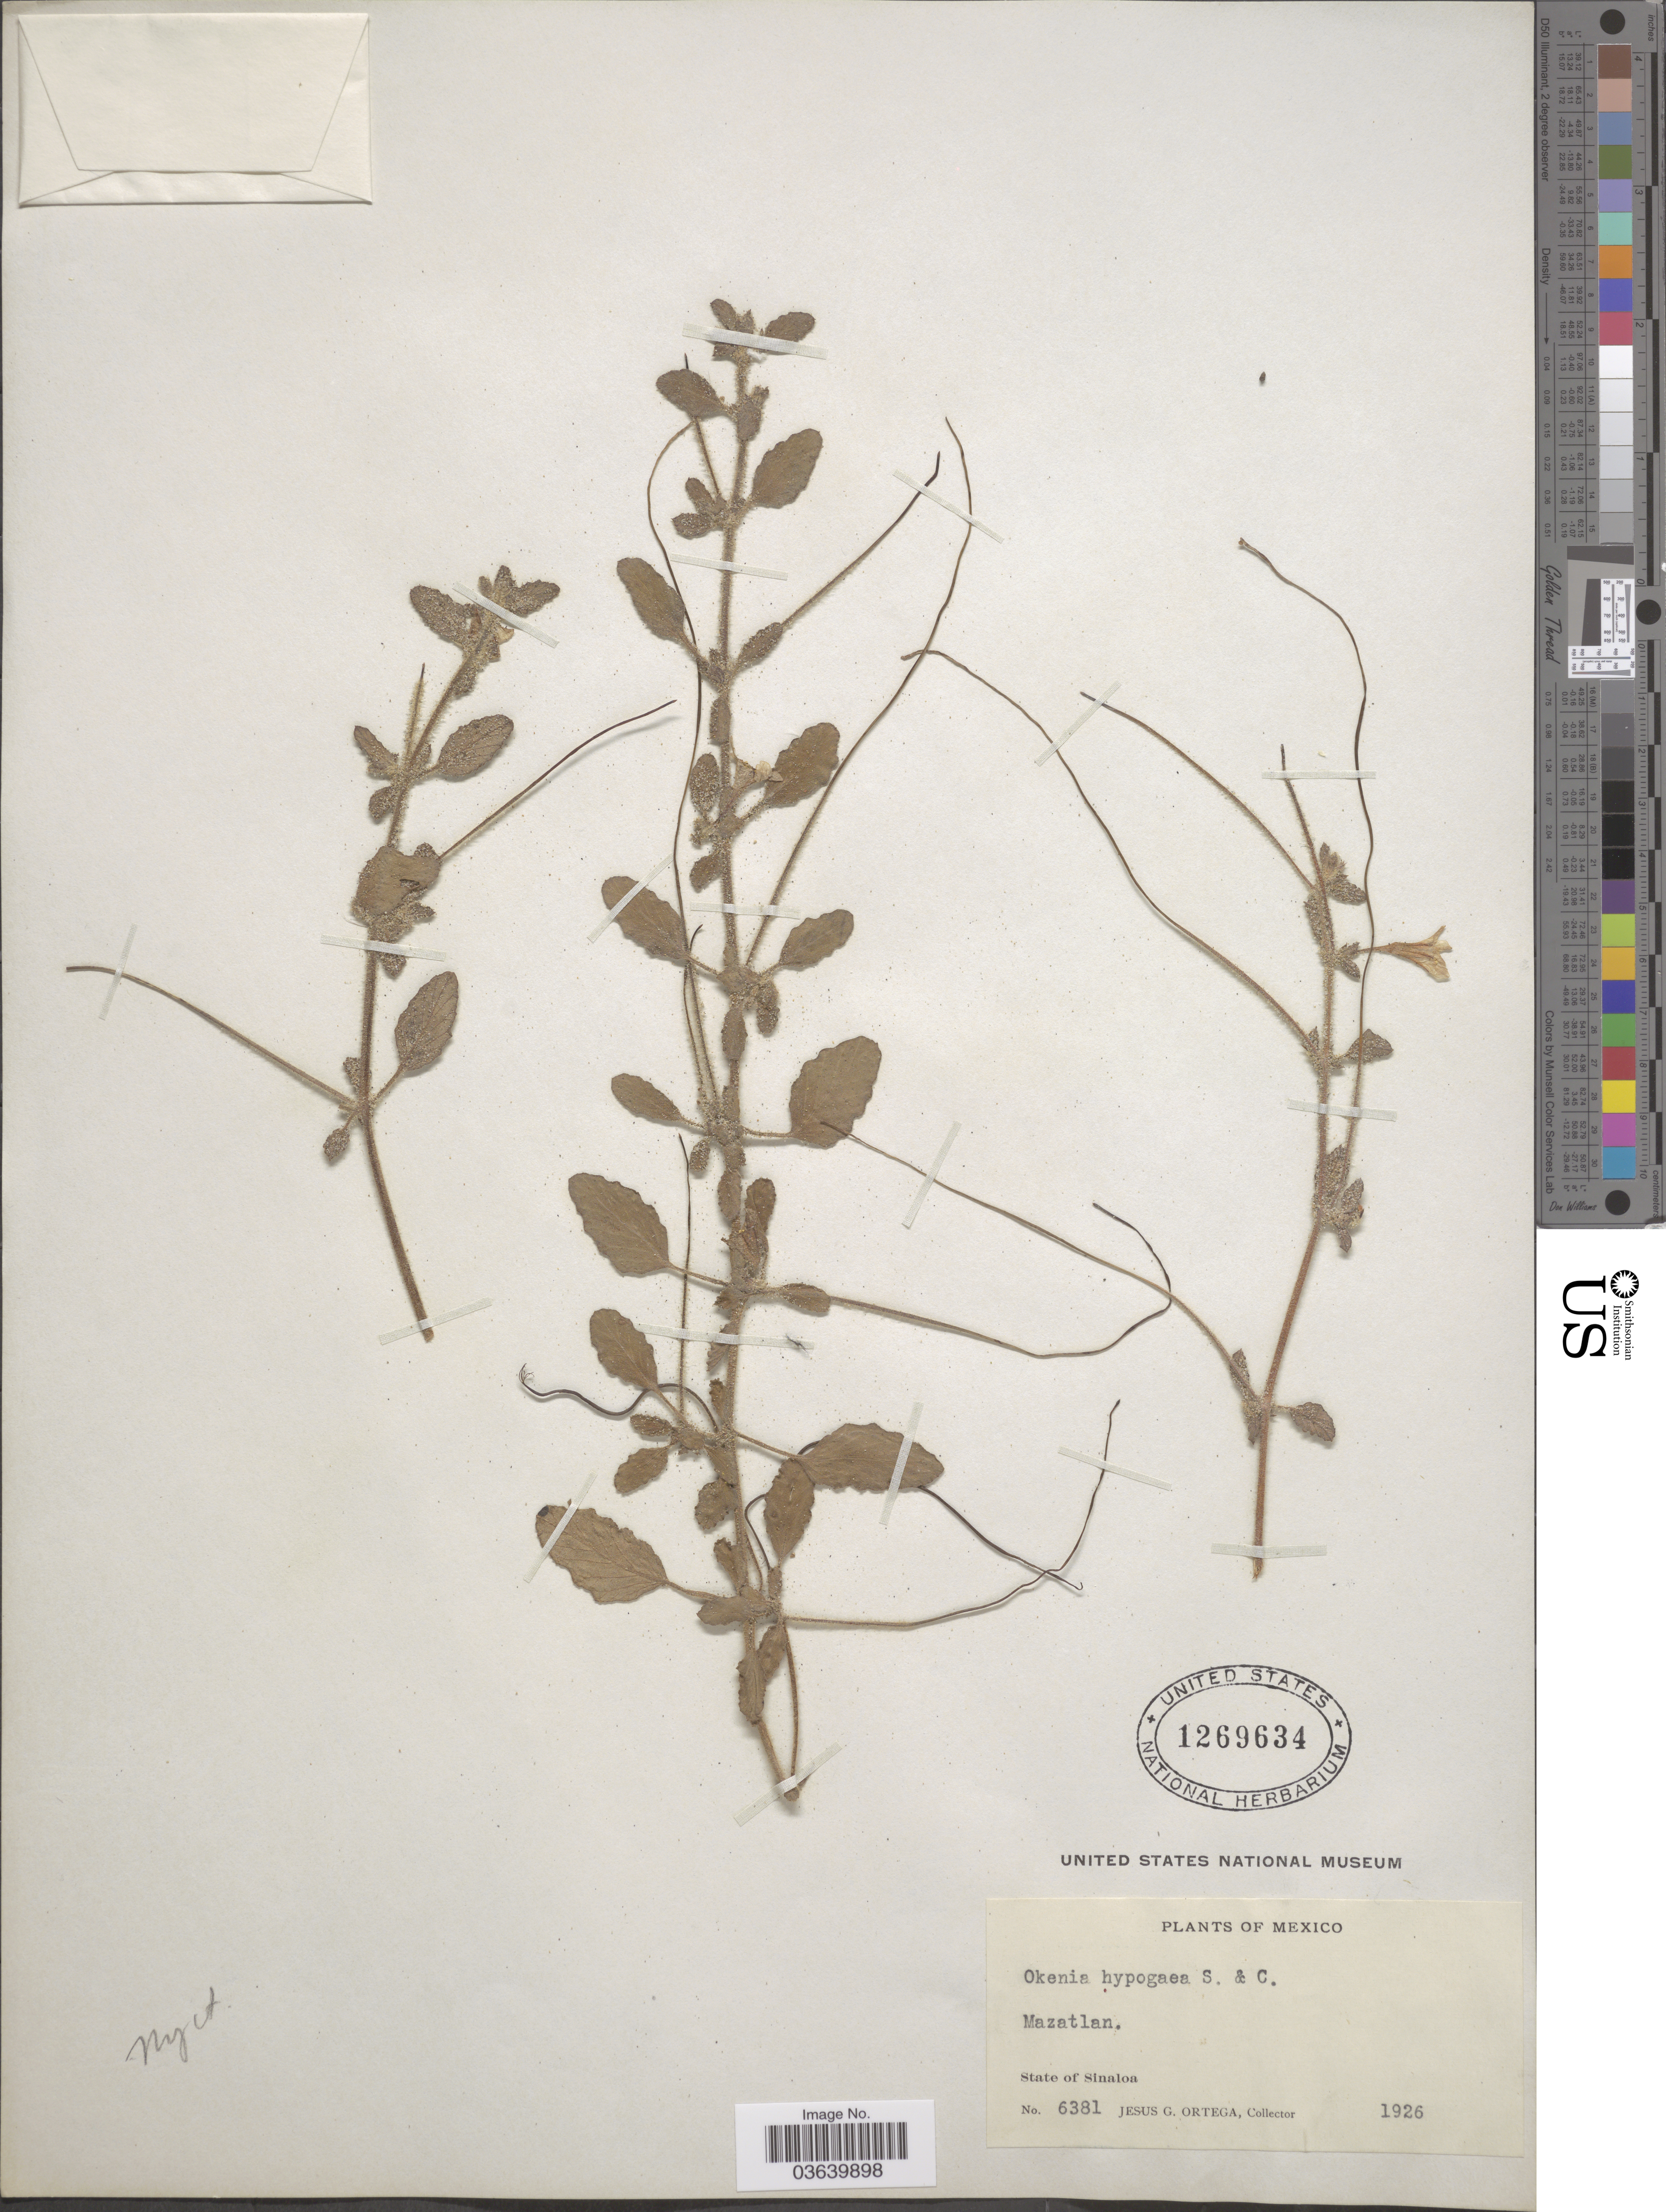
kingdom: Plantae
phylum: Tracheophyta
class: Magnoliopsida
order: Caryophyllales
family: Nyctaginaceae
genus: Okenia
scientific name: Okenia hypogaea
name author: Schltdl. & Cham.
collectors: J. Ortega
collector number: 6381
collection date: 1926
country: Mexico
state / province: Sinaloa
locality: Mazatlan.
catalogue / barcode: US 1269634